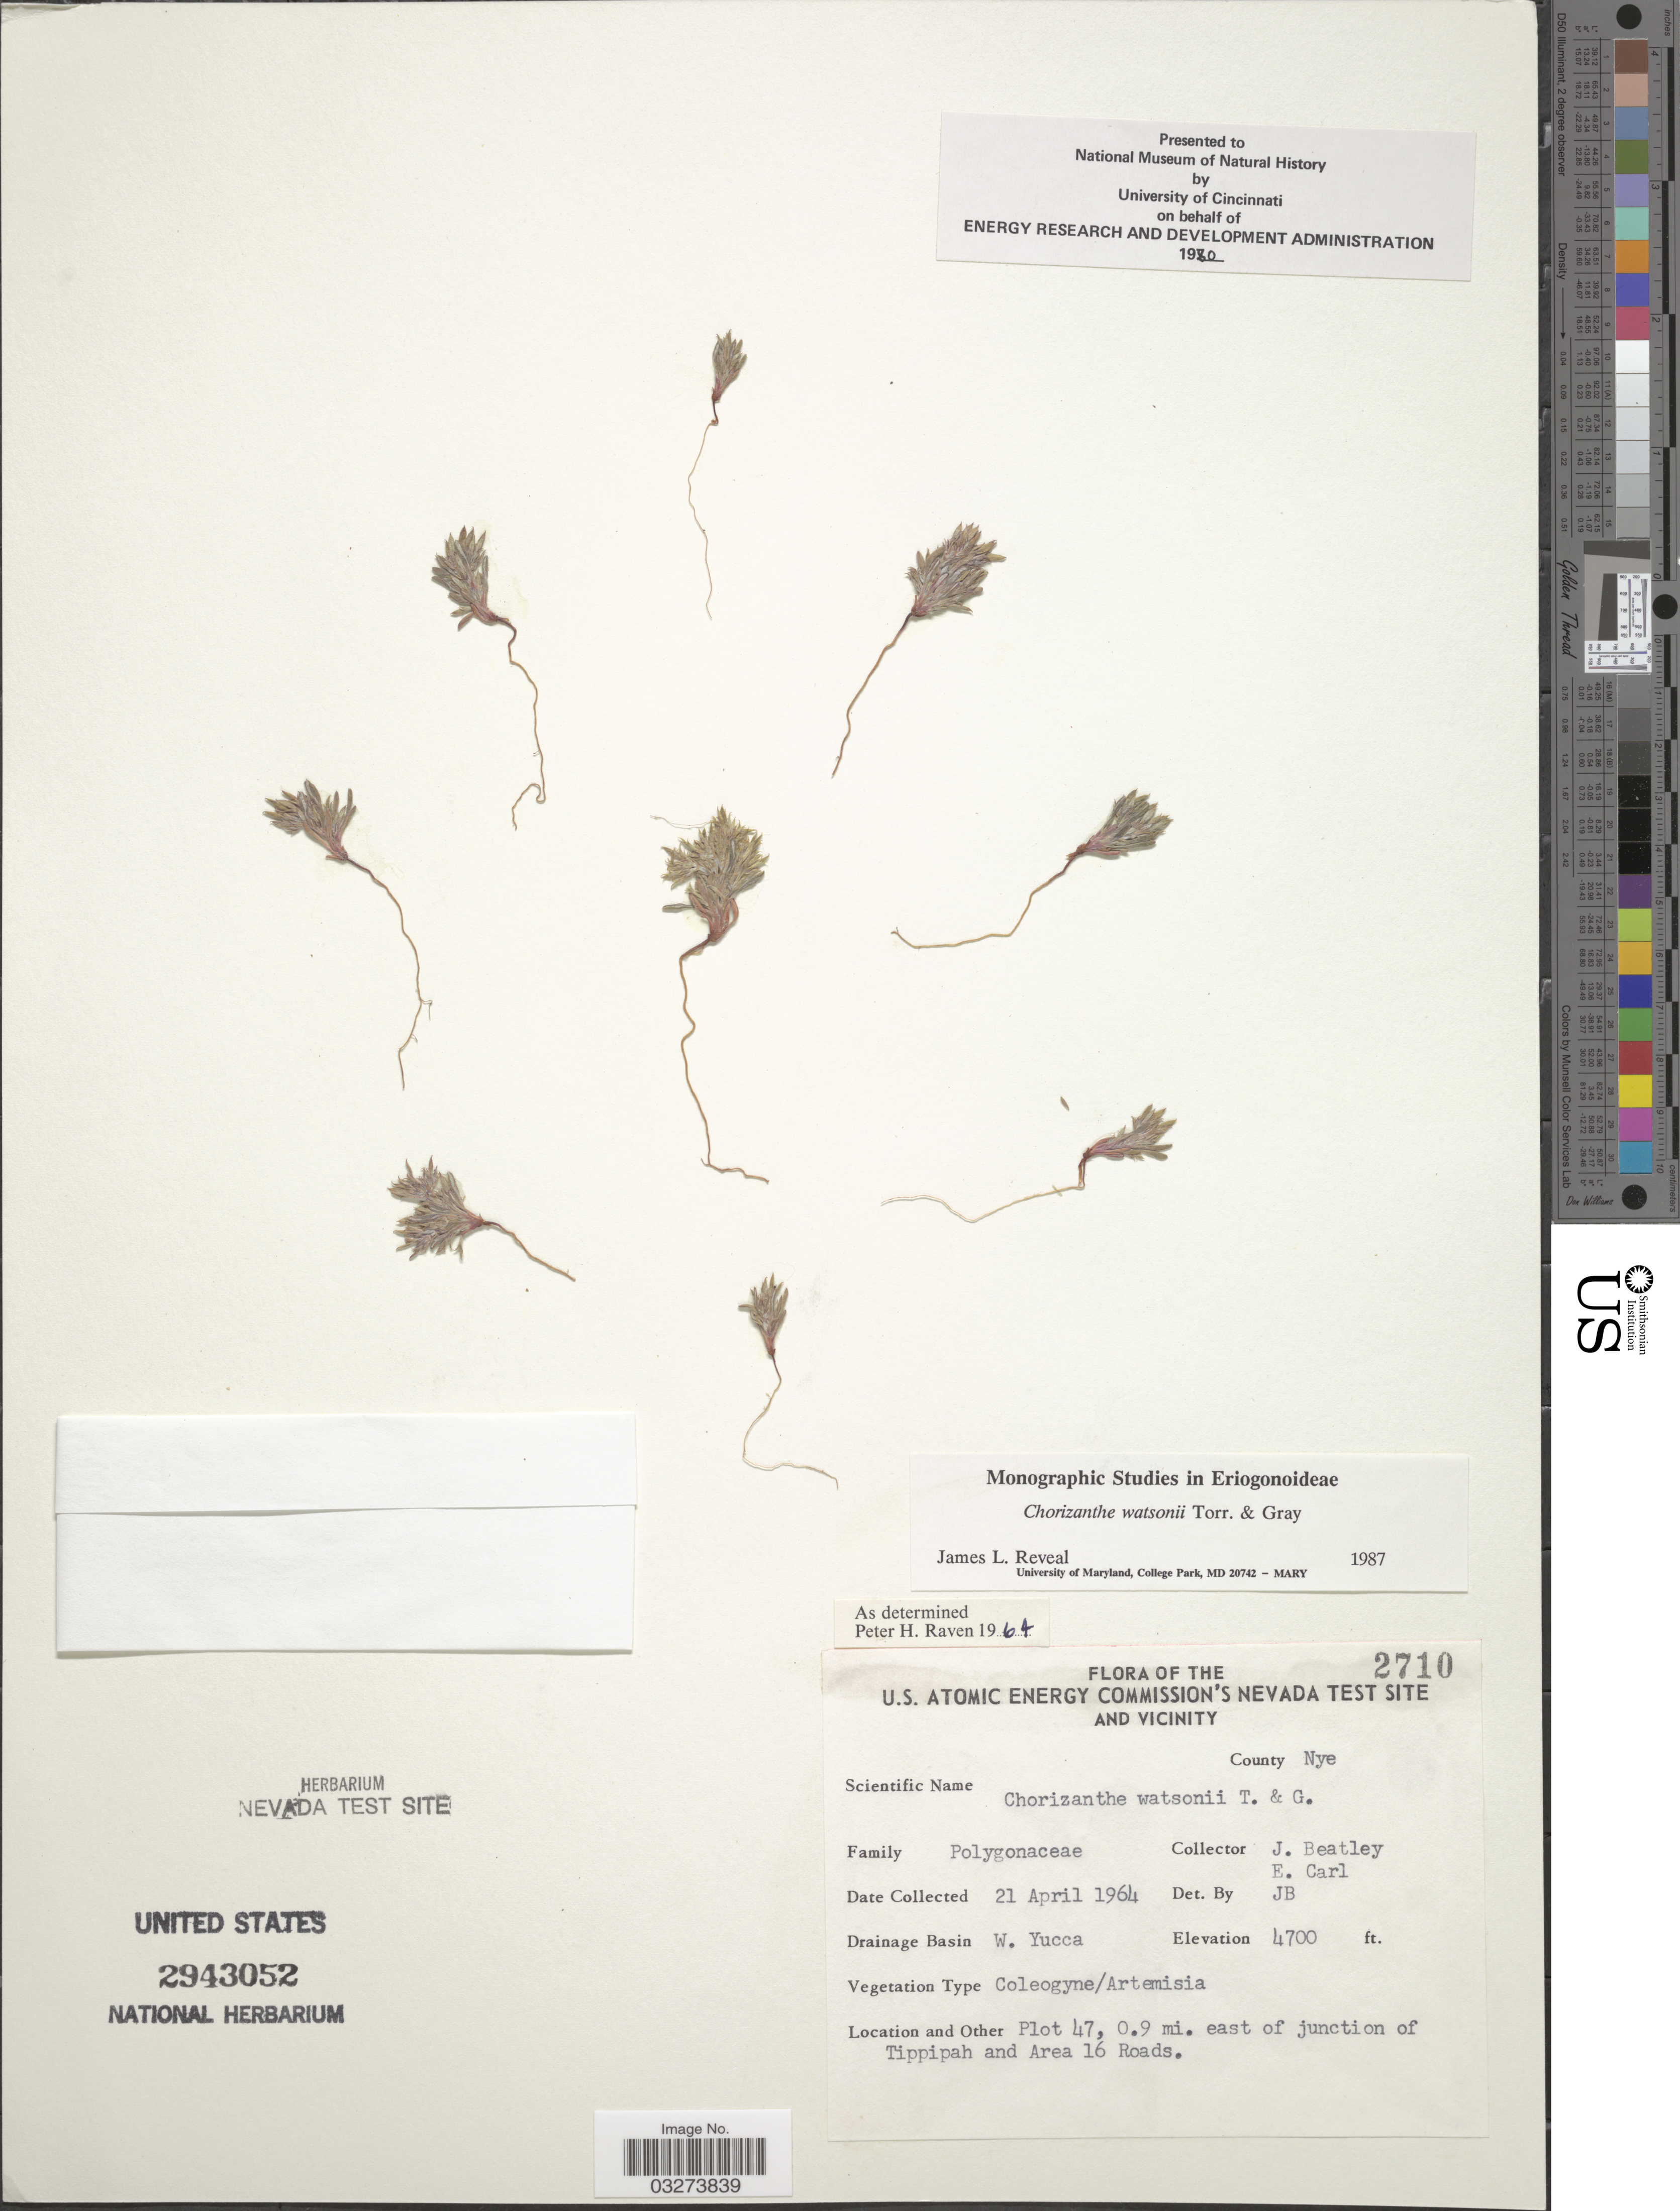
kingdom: Plantae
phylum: Tracheophyta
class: Magnoliopsida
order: Caryophyllales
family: Polygonaceae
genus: Chorizanthe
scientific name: Chorizanthe watsonii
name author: Torr. & A. Gray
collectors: J. C. Beatley & E. Carl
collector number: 2710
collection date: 1964-04-21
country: United States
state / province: Nevada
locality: U.S. Atomic Energy Commission's Nevada Test Site and vicinity. County Nye, Drainage Basin W. Yucca. Plot 47, 0.9 mi. east of junction of Tippipah and Area 16 Roads.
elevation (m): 1433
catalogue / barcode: US 2943052